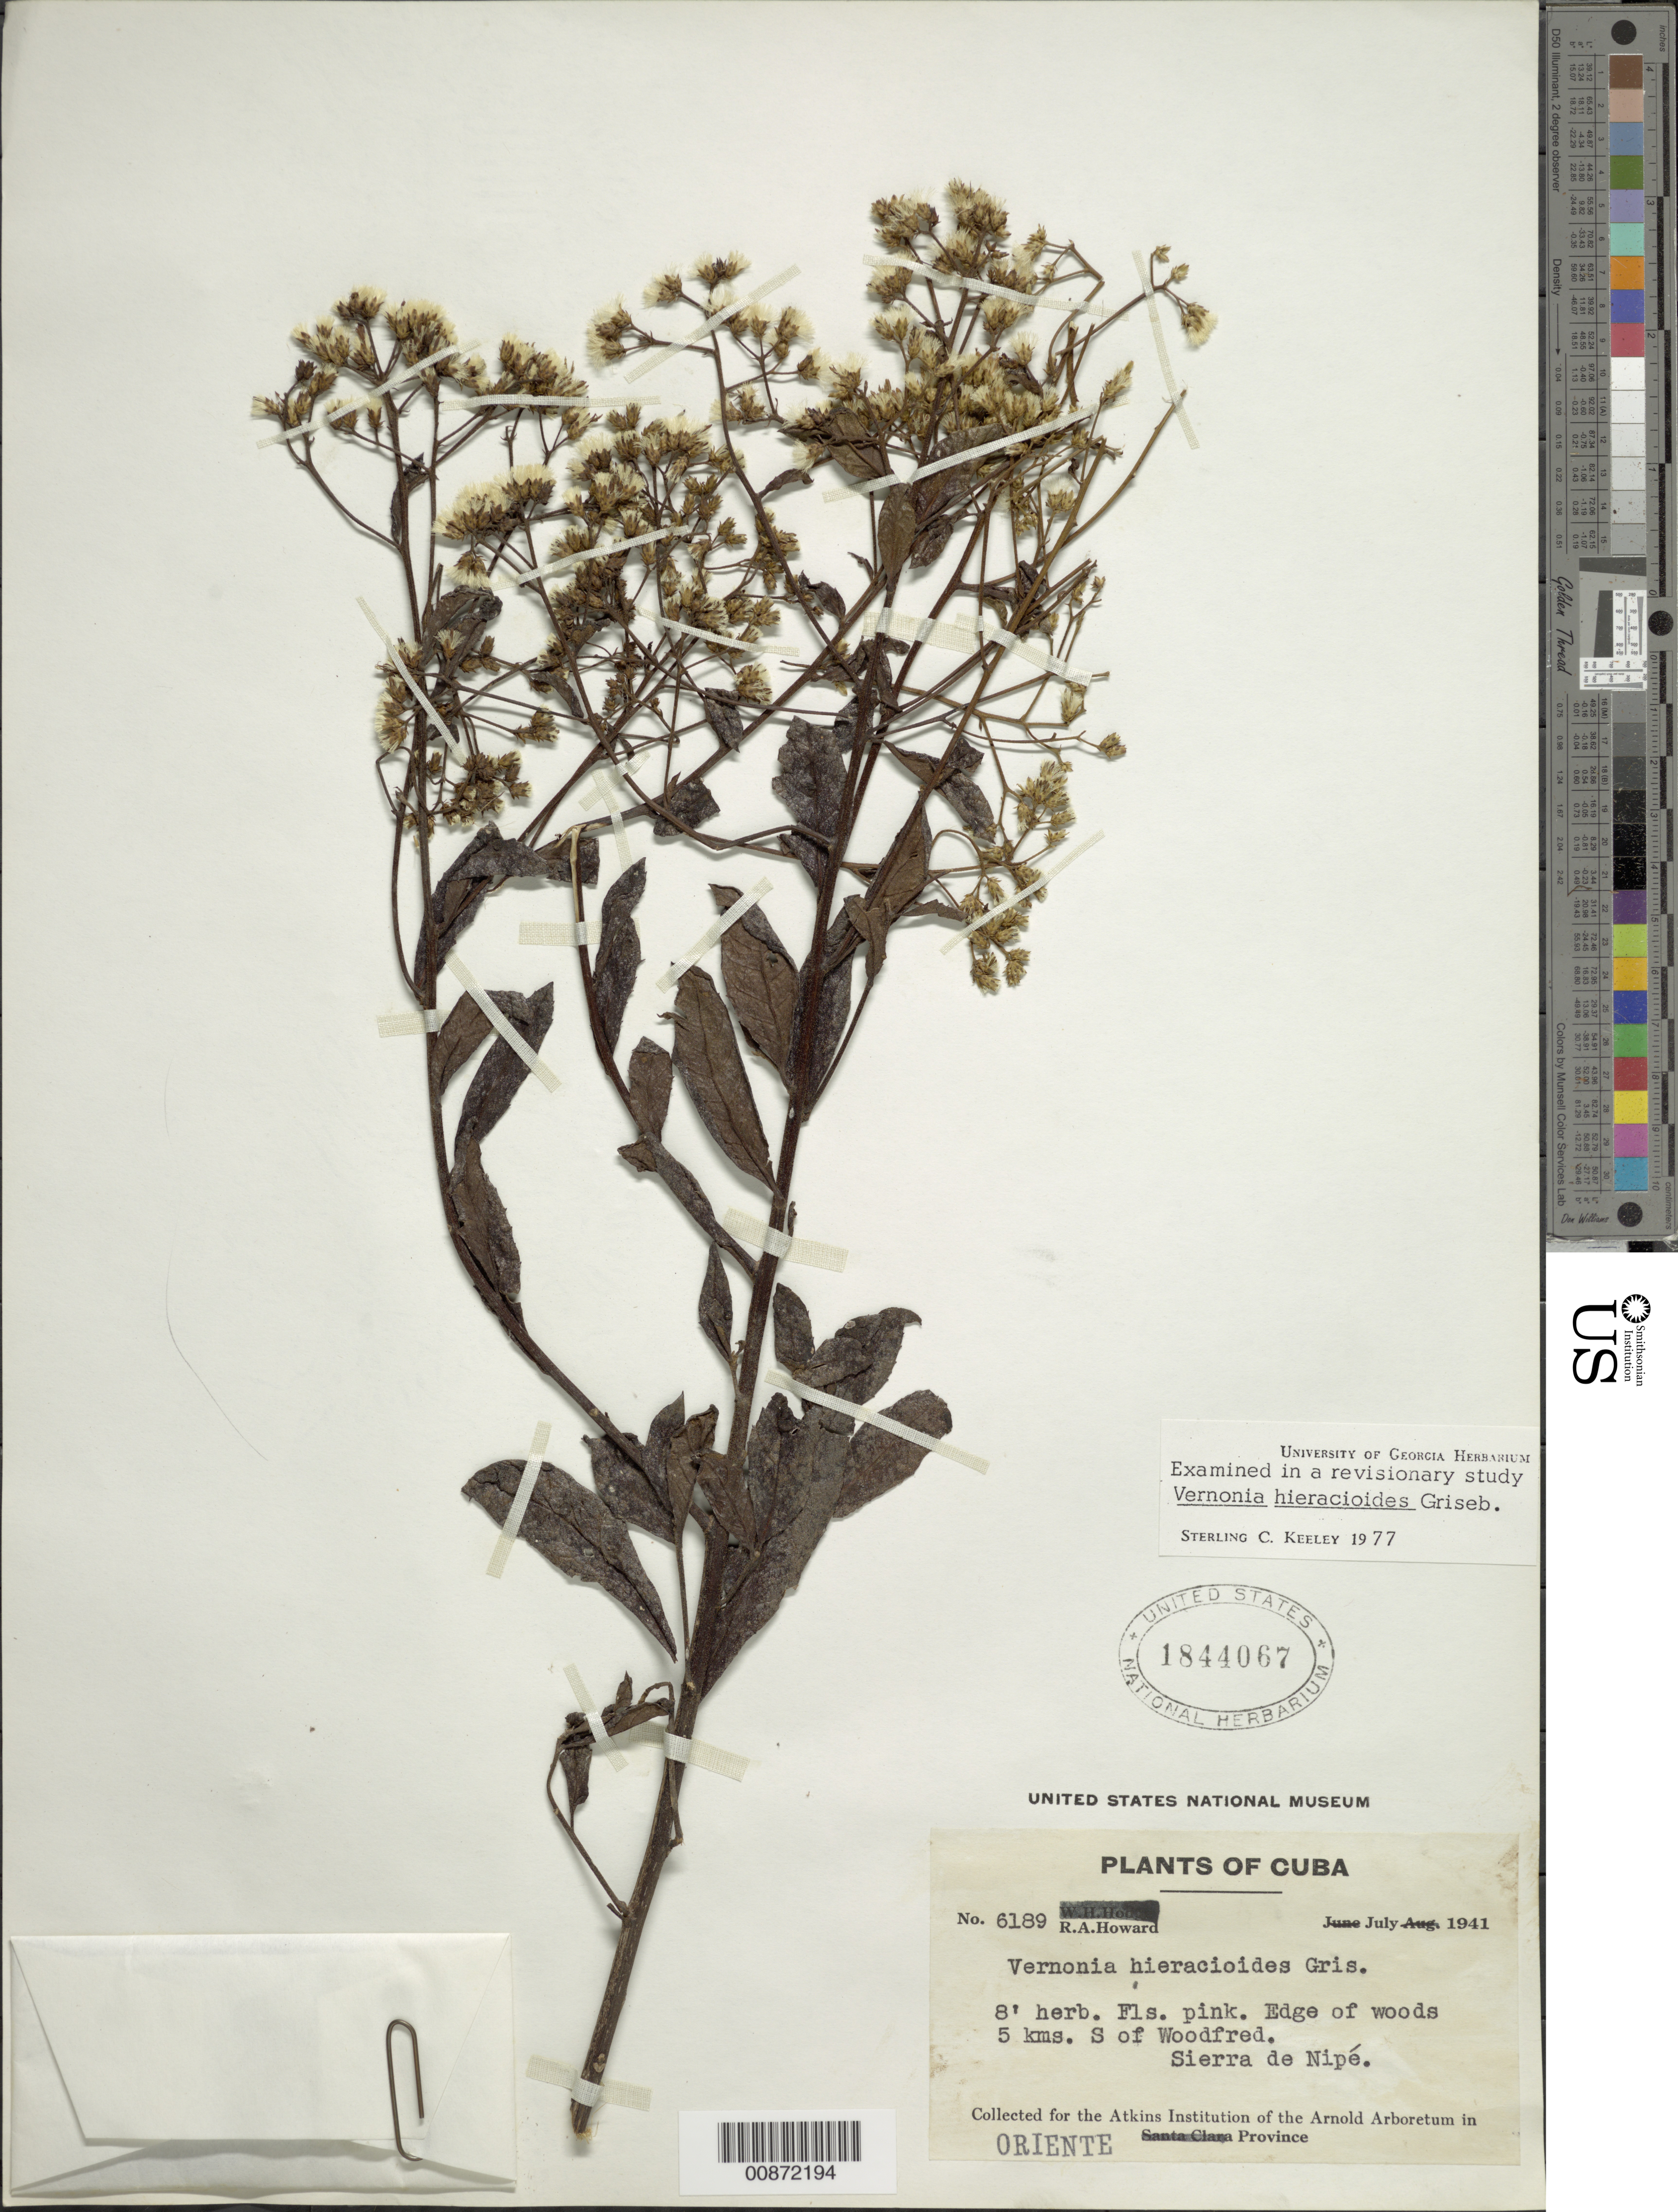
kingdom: Plantae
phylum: Tracheophyta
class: Magnoliopsida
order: Asterales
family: Asteraceae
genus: Vernonanthura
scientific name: Vernonanthura hieracioides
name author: (Griseb.) H. Rob.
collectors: R. A. Howard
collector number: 6189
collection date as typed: Jul 1941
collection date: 1941-07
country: Cuba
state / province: Oriente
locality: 5 km S of Woodfred, Sierra de Nipe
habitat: Edge of woods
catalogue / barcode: US 1844067